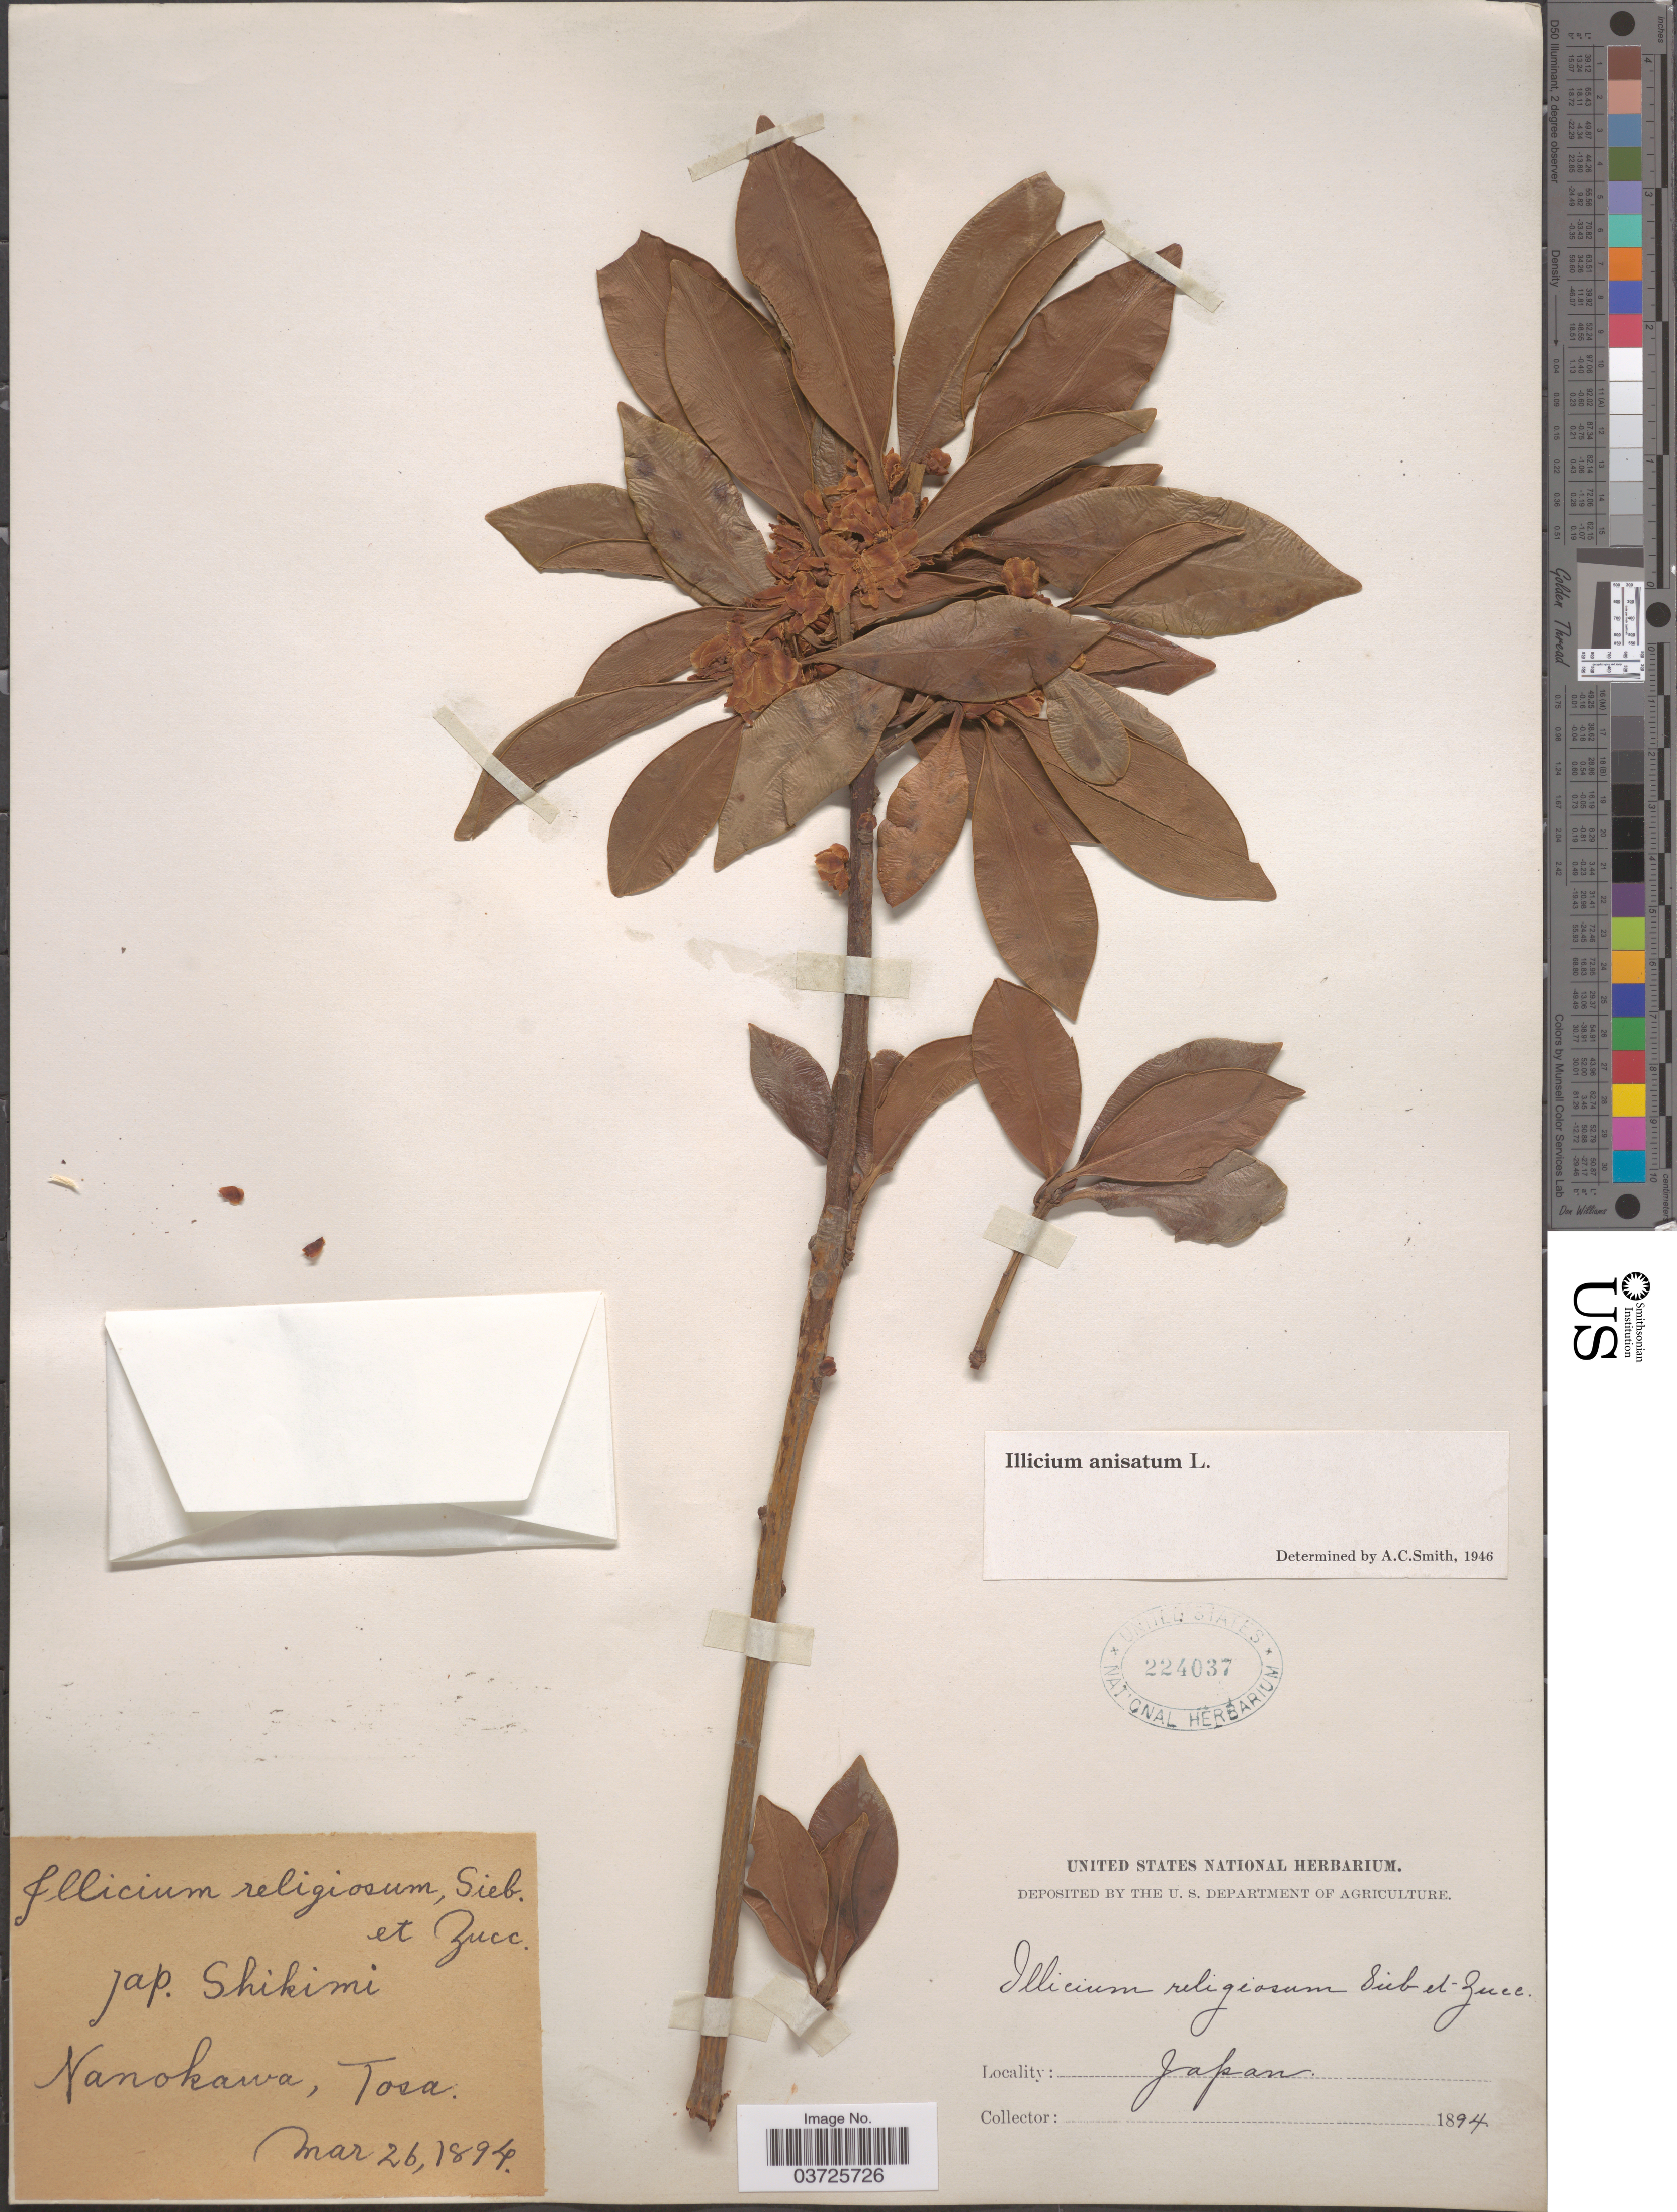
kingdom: Plantae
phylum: Tracheophyta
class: Magnoliopsida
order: Austrobaileyales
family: Schisandraceae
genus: Illicium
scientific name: Illicium anisatum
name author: L.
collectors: ex herb. United States National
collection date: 1894-03-26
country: Japan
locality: Nanokawa, Tosa.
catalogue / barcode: US 224037